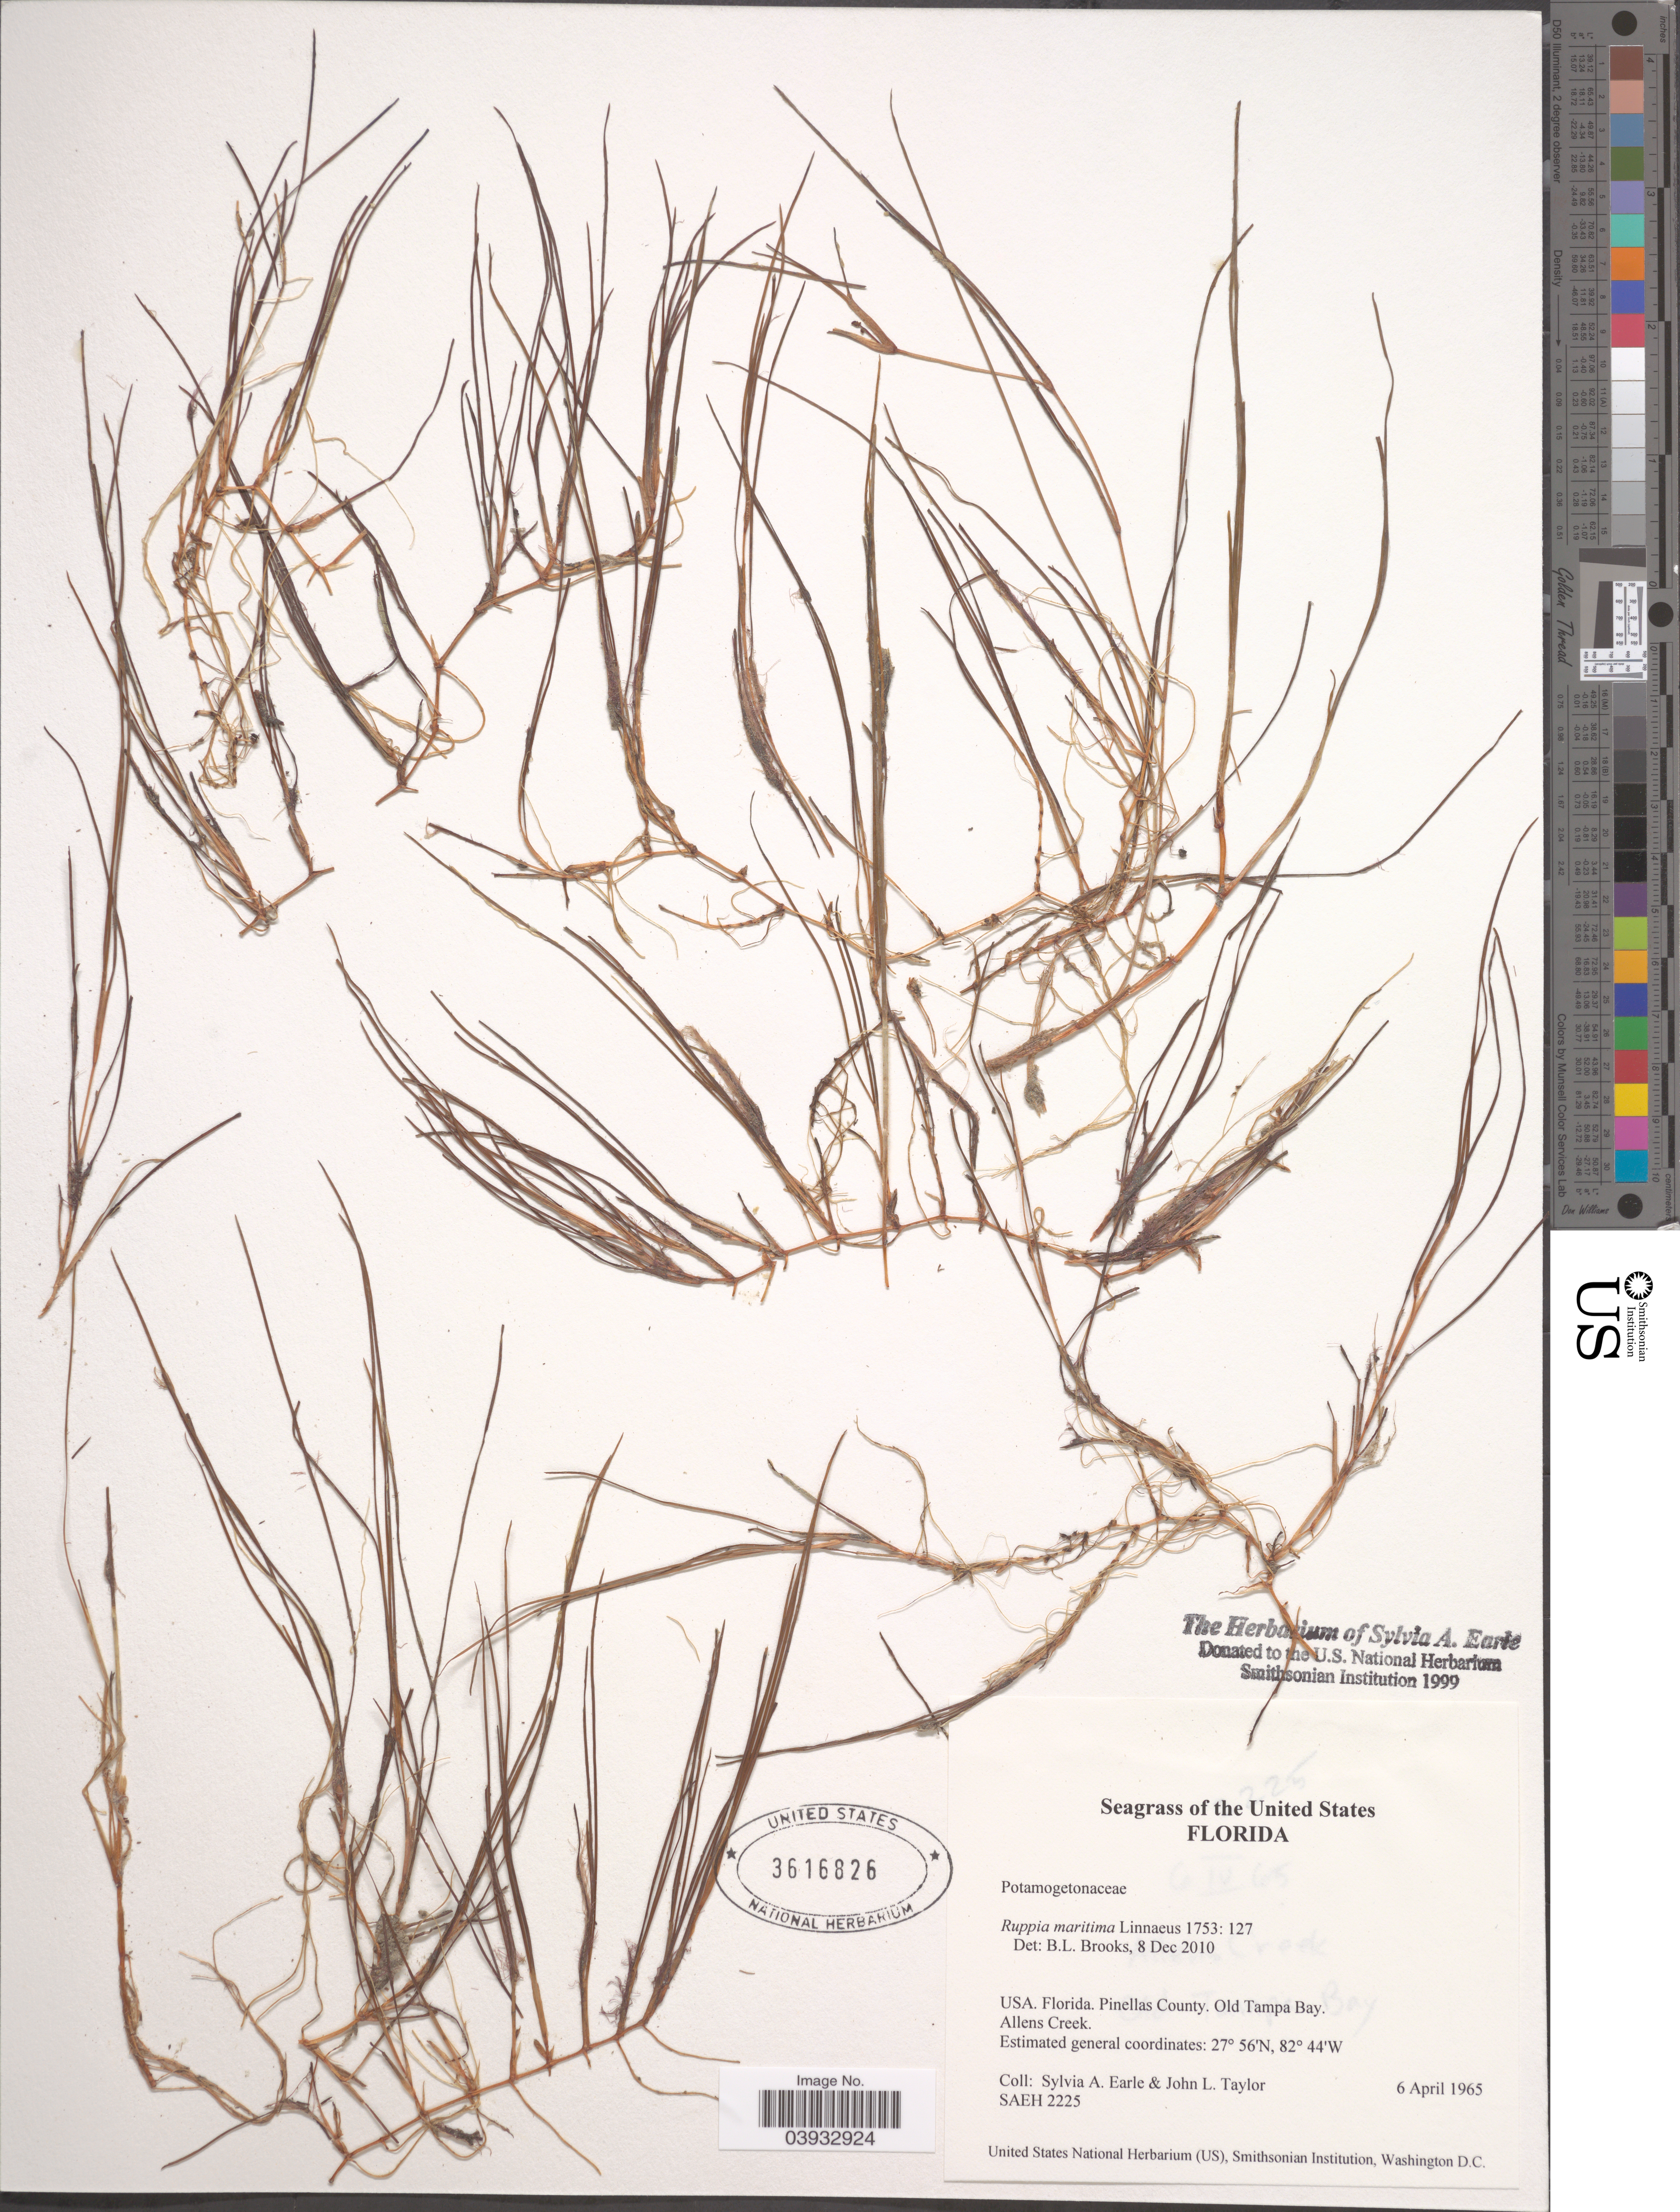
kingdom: Plantae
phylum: Tracheophyta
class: Liliopsida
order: Alismatales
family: Ruppiaceae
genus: Ruppia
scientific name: Ruppia maritima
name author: L.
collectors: S. A. Earle & J. L. Taylor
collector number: SAEH 2225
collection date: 1965-04-06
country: United States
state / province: Florida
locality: Pinellas County. Old Tampa Bay. Allens Creek.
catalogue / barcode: US 3616826